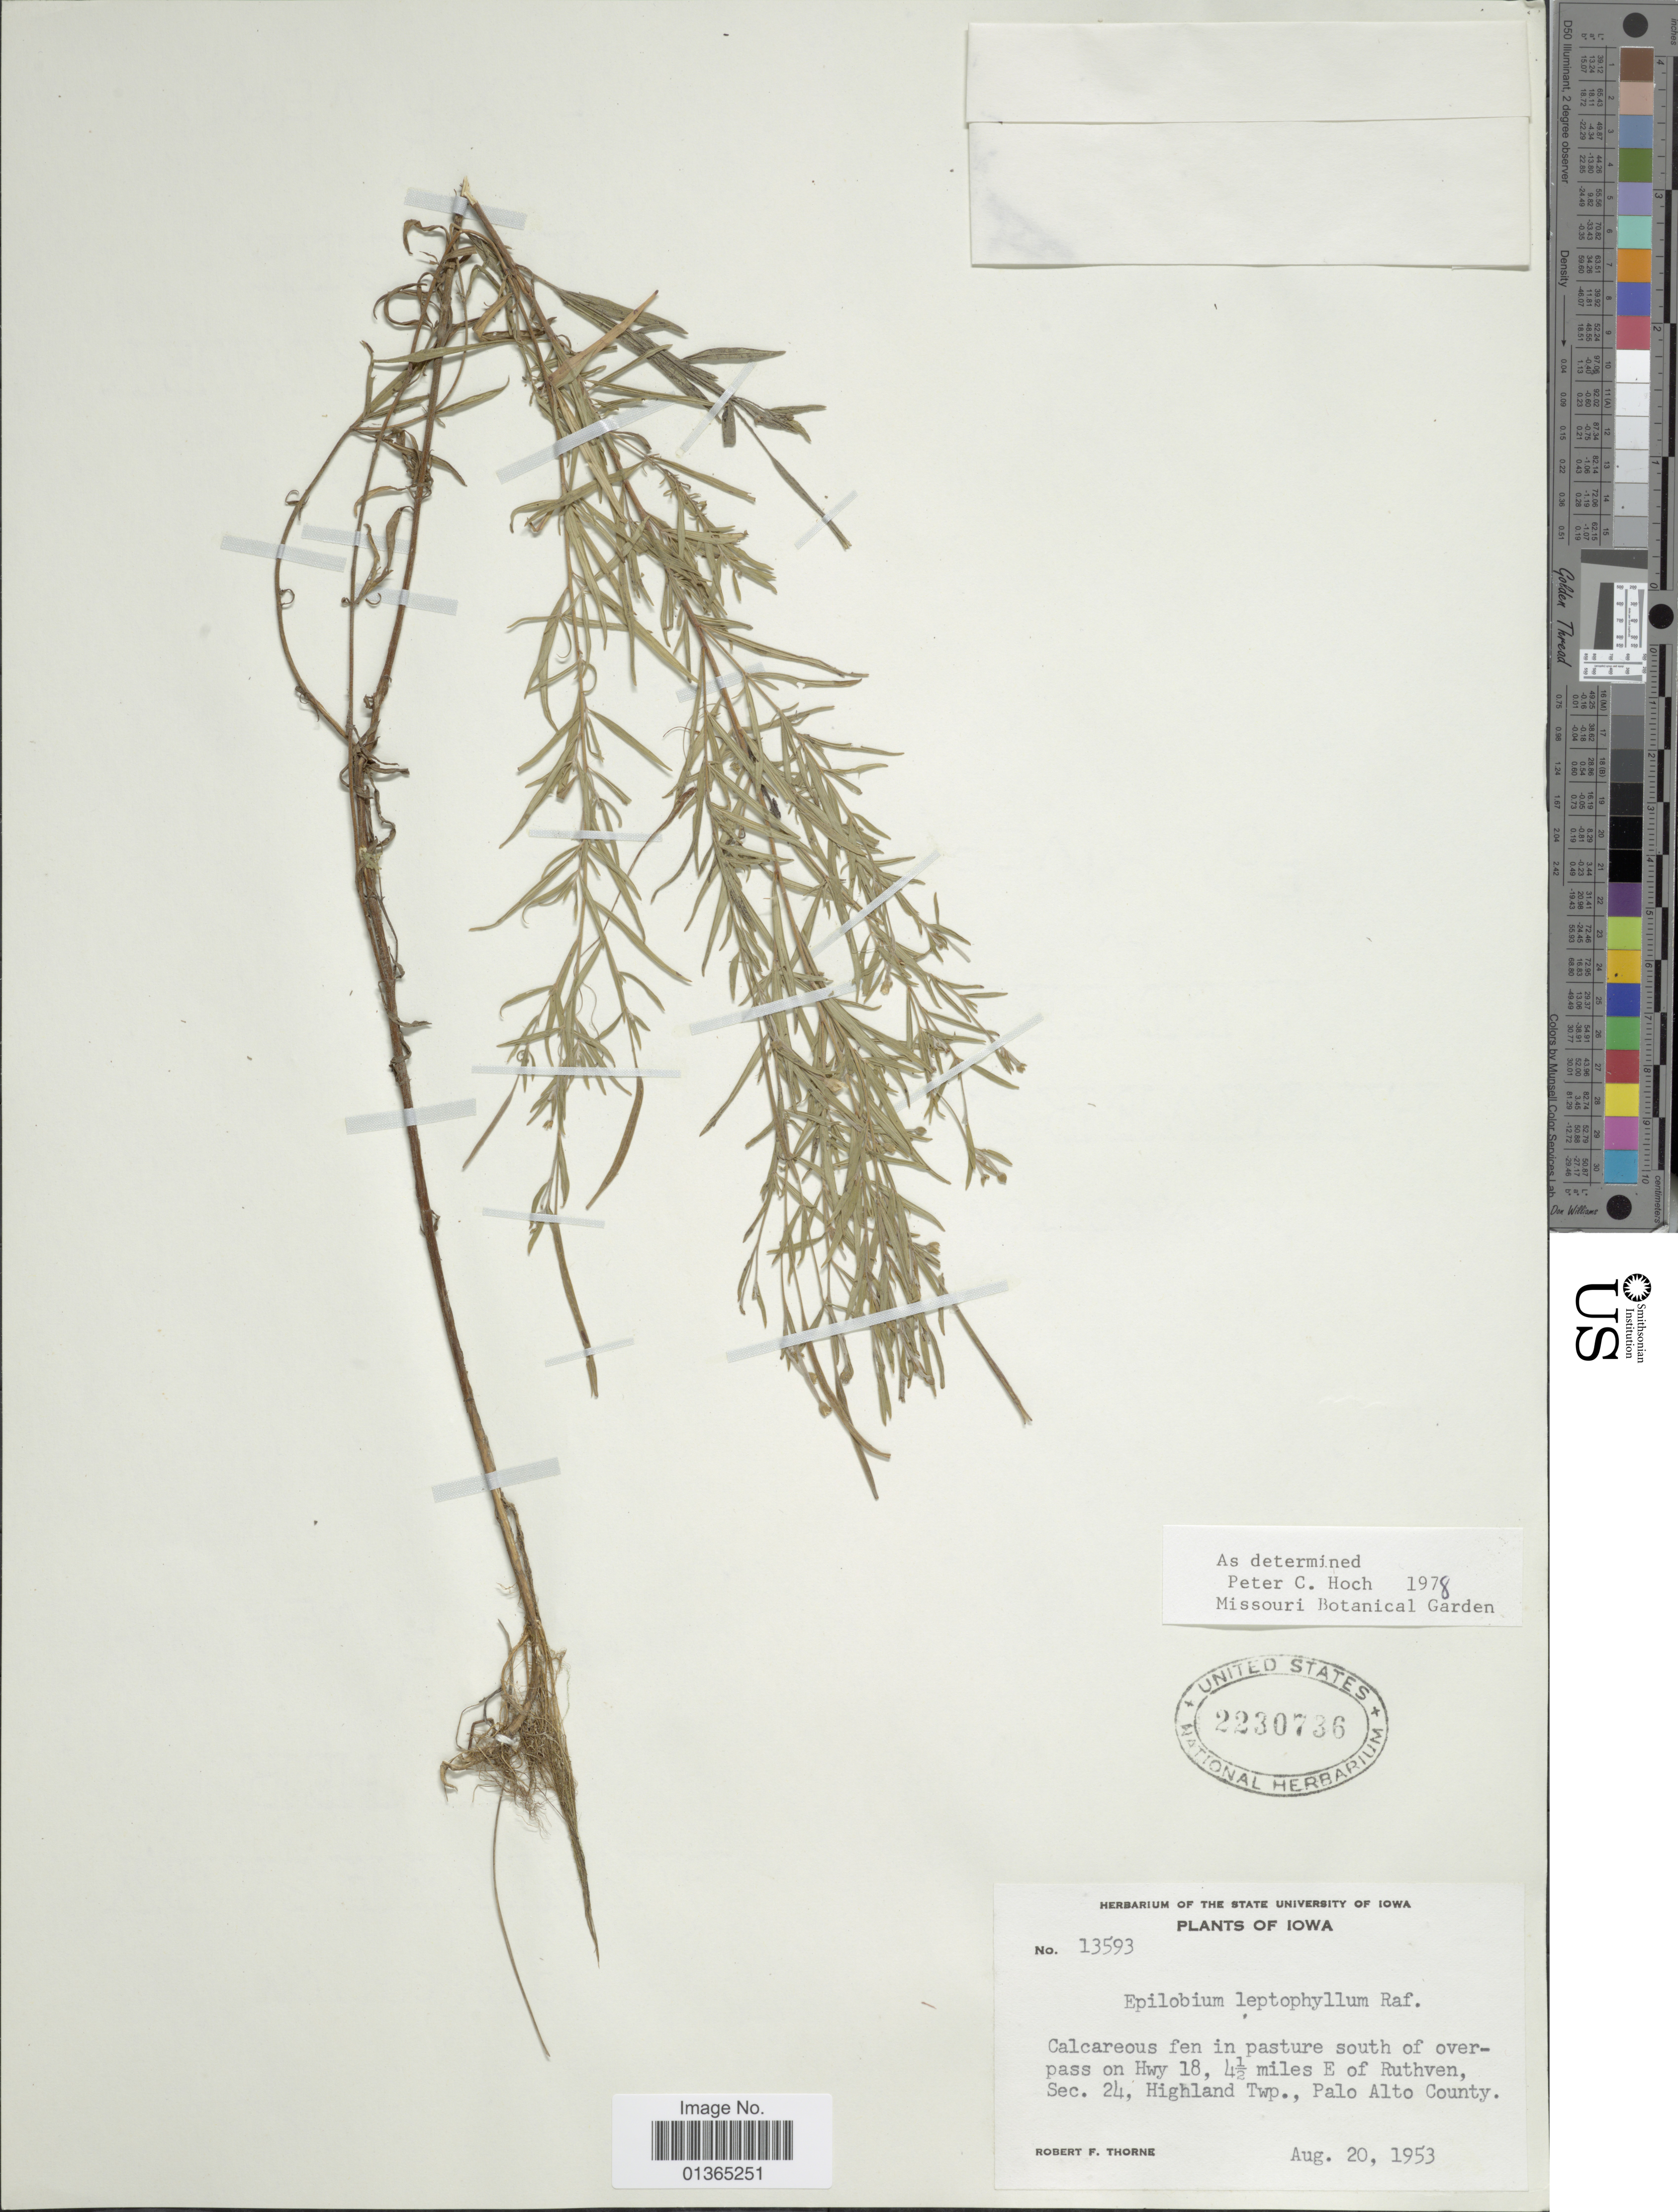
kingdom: Plantae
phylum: Tracheophyta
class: Magnoliopsida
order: Myrtales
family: Onagraceae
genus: Epilobium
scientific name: Epilobium leptophyllum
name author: Raf.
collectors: R. F. Thorne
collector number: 13593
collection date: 1953-08-20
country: United States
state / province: Iowa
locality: Calcareous fen in pasture south of overpass on Hwy 18, 4½ miles E of Ruthven, Sec. 24, Highland Twp., Palo Alto County.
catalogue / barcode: US 2230736